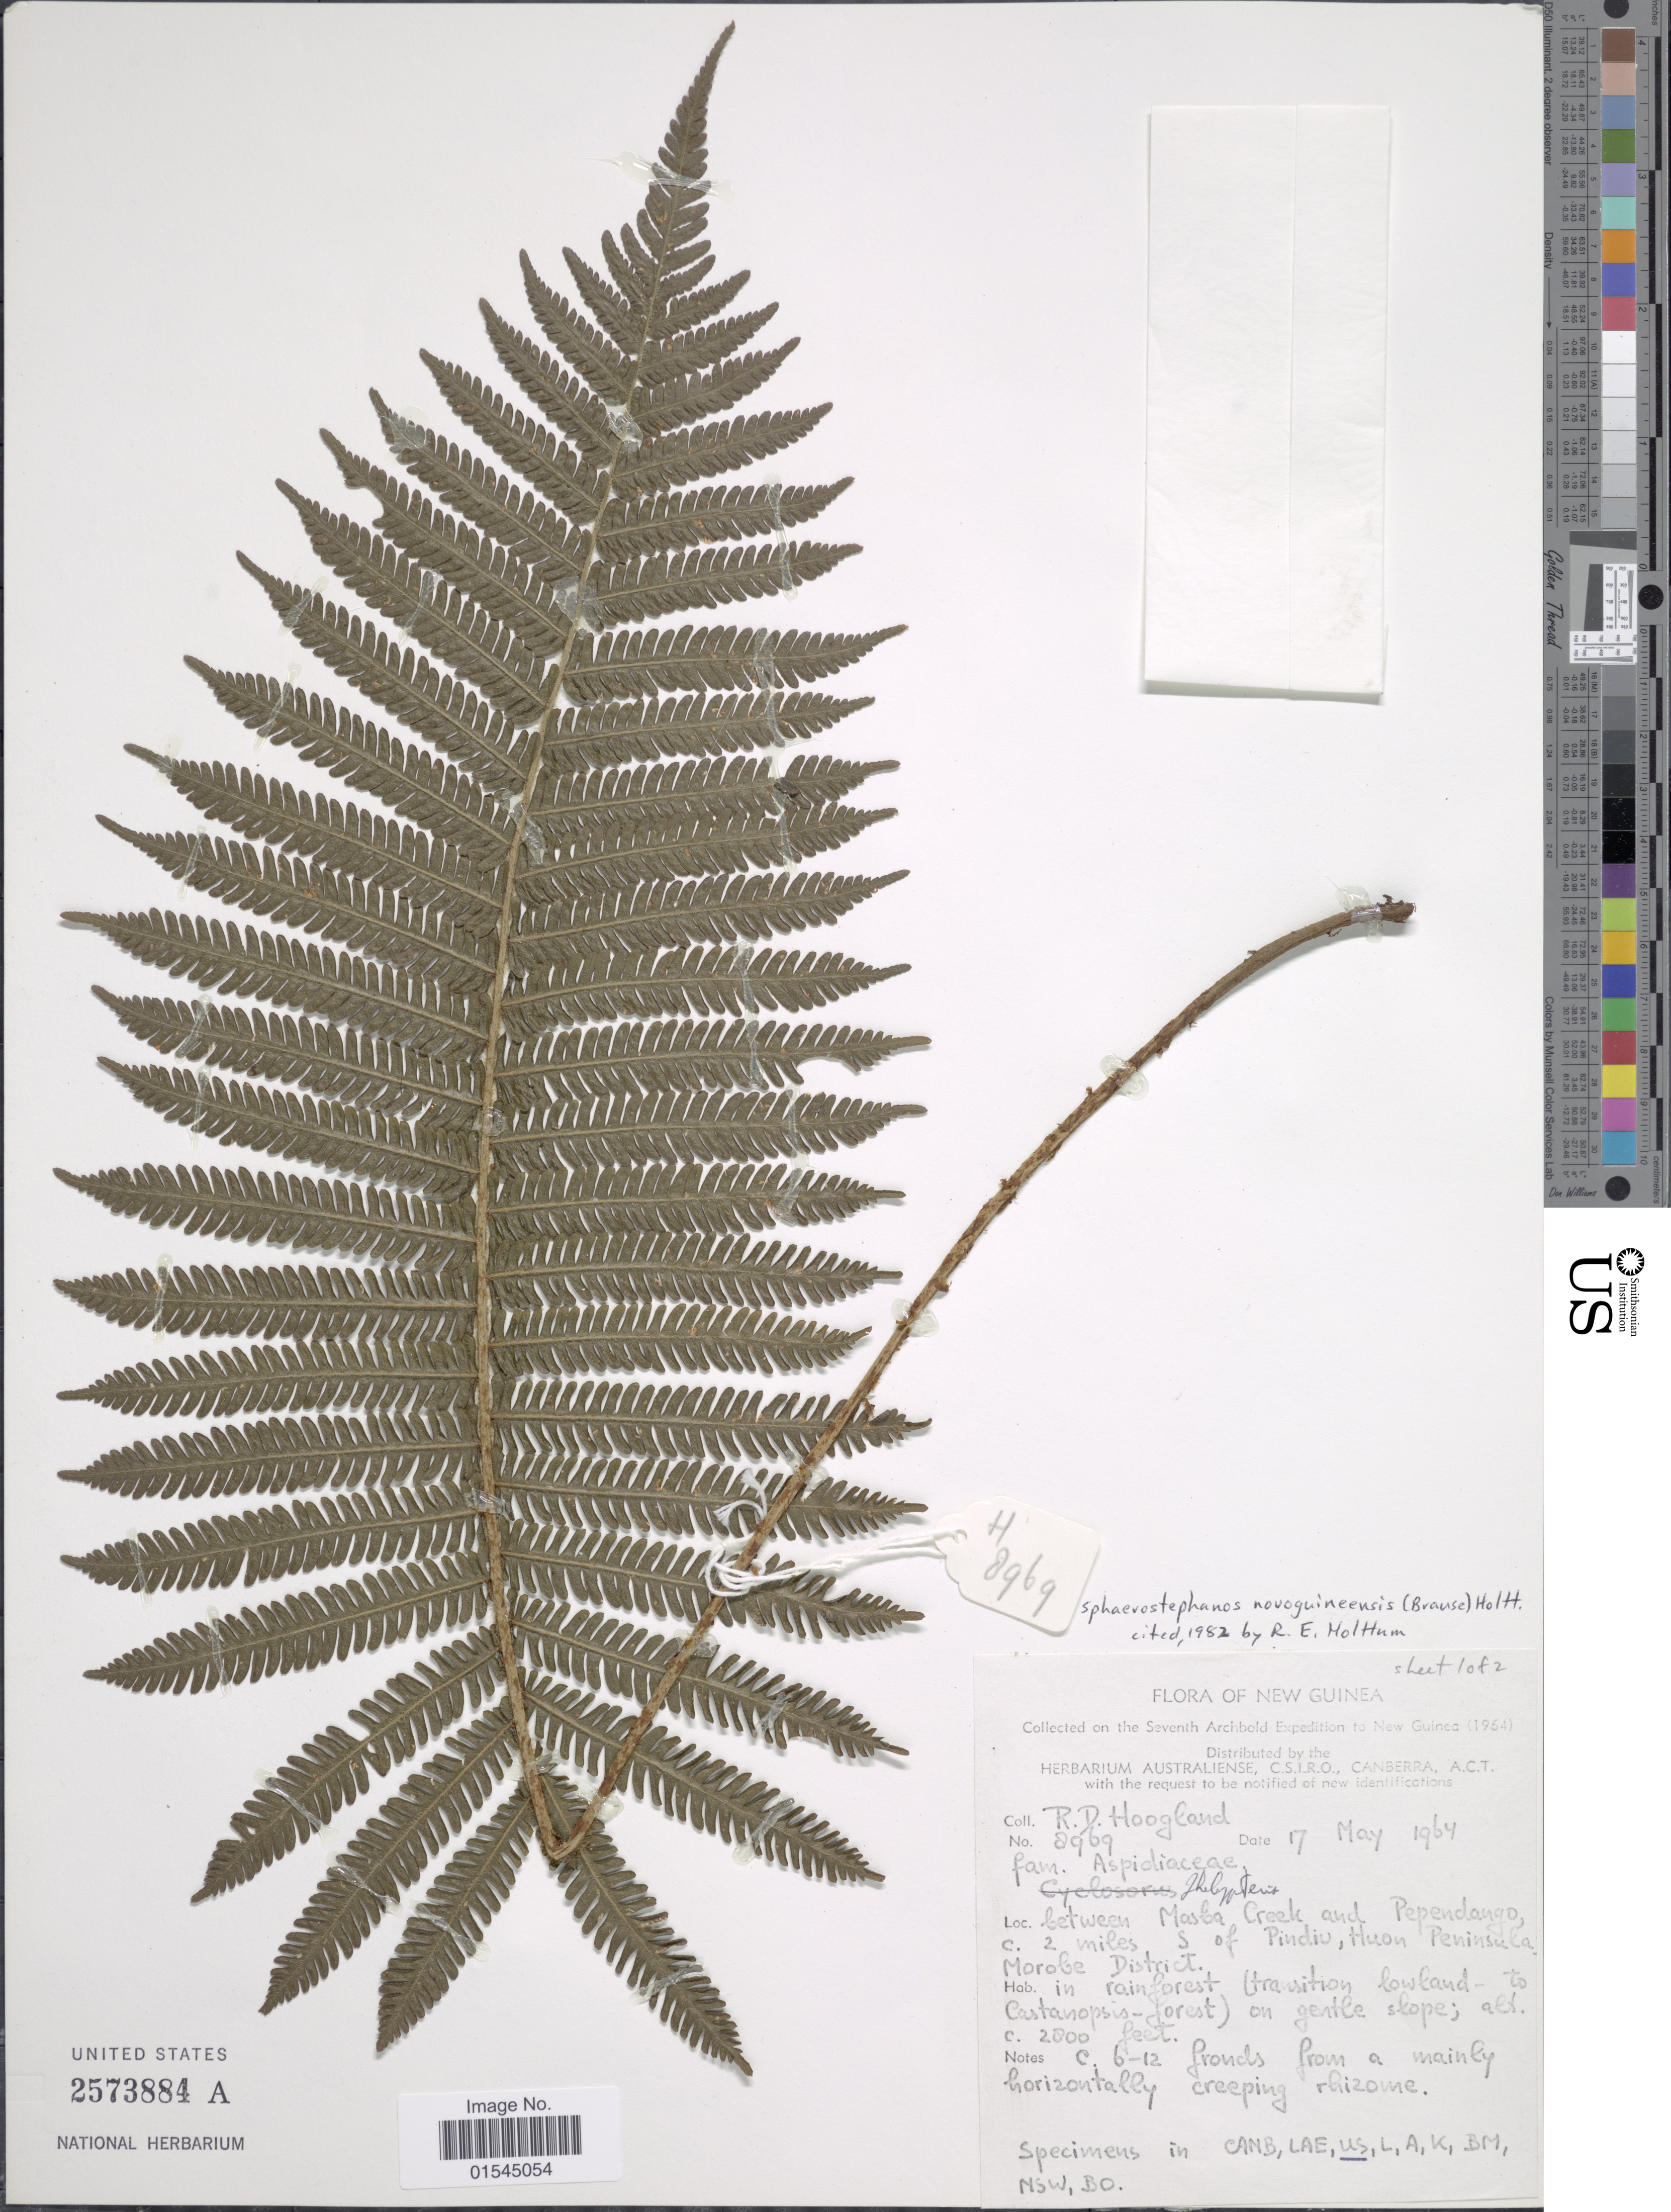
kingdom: Plantae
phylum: Tracheophyta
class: Polypodiopsida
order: Polypodiales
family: Thelypteridaceae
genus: Sphaerostephanos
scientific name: Sphaerostephanos novoguineensis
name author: (Brause) Holttum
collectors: R. D. Hoogland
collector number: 8969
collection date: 1964-05-07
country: Papua New Guinea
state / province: Morobe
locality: New Guinea. Between Masba Creek and Pependango, c. 2 miles, S of Pindiu, Huon Peninsula, Morobe District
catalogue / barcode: US 2573884A